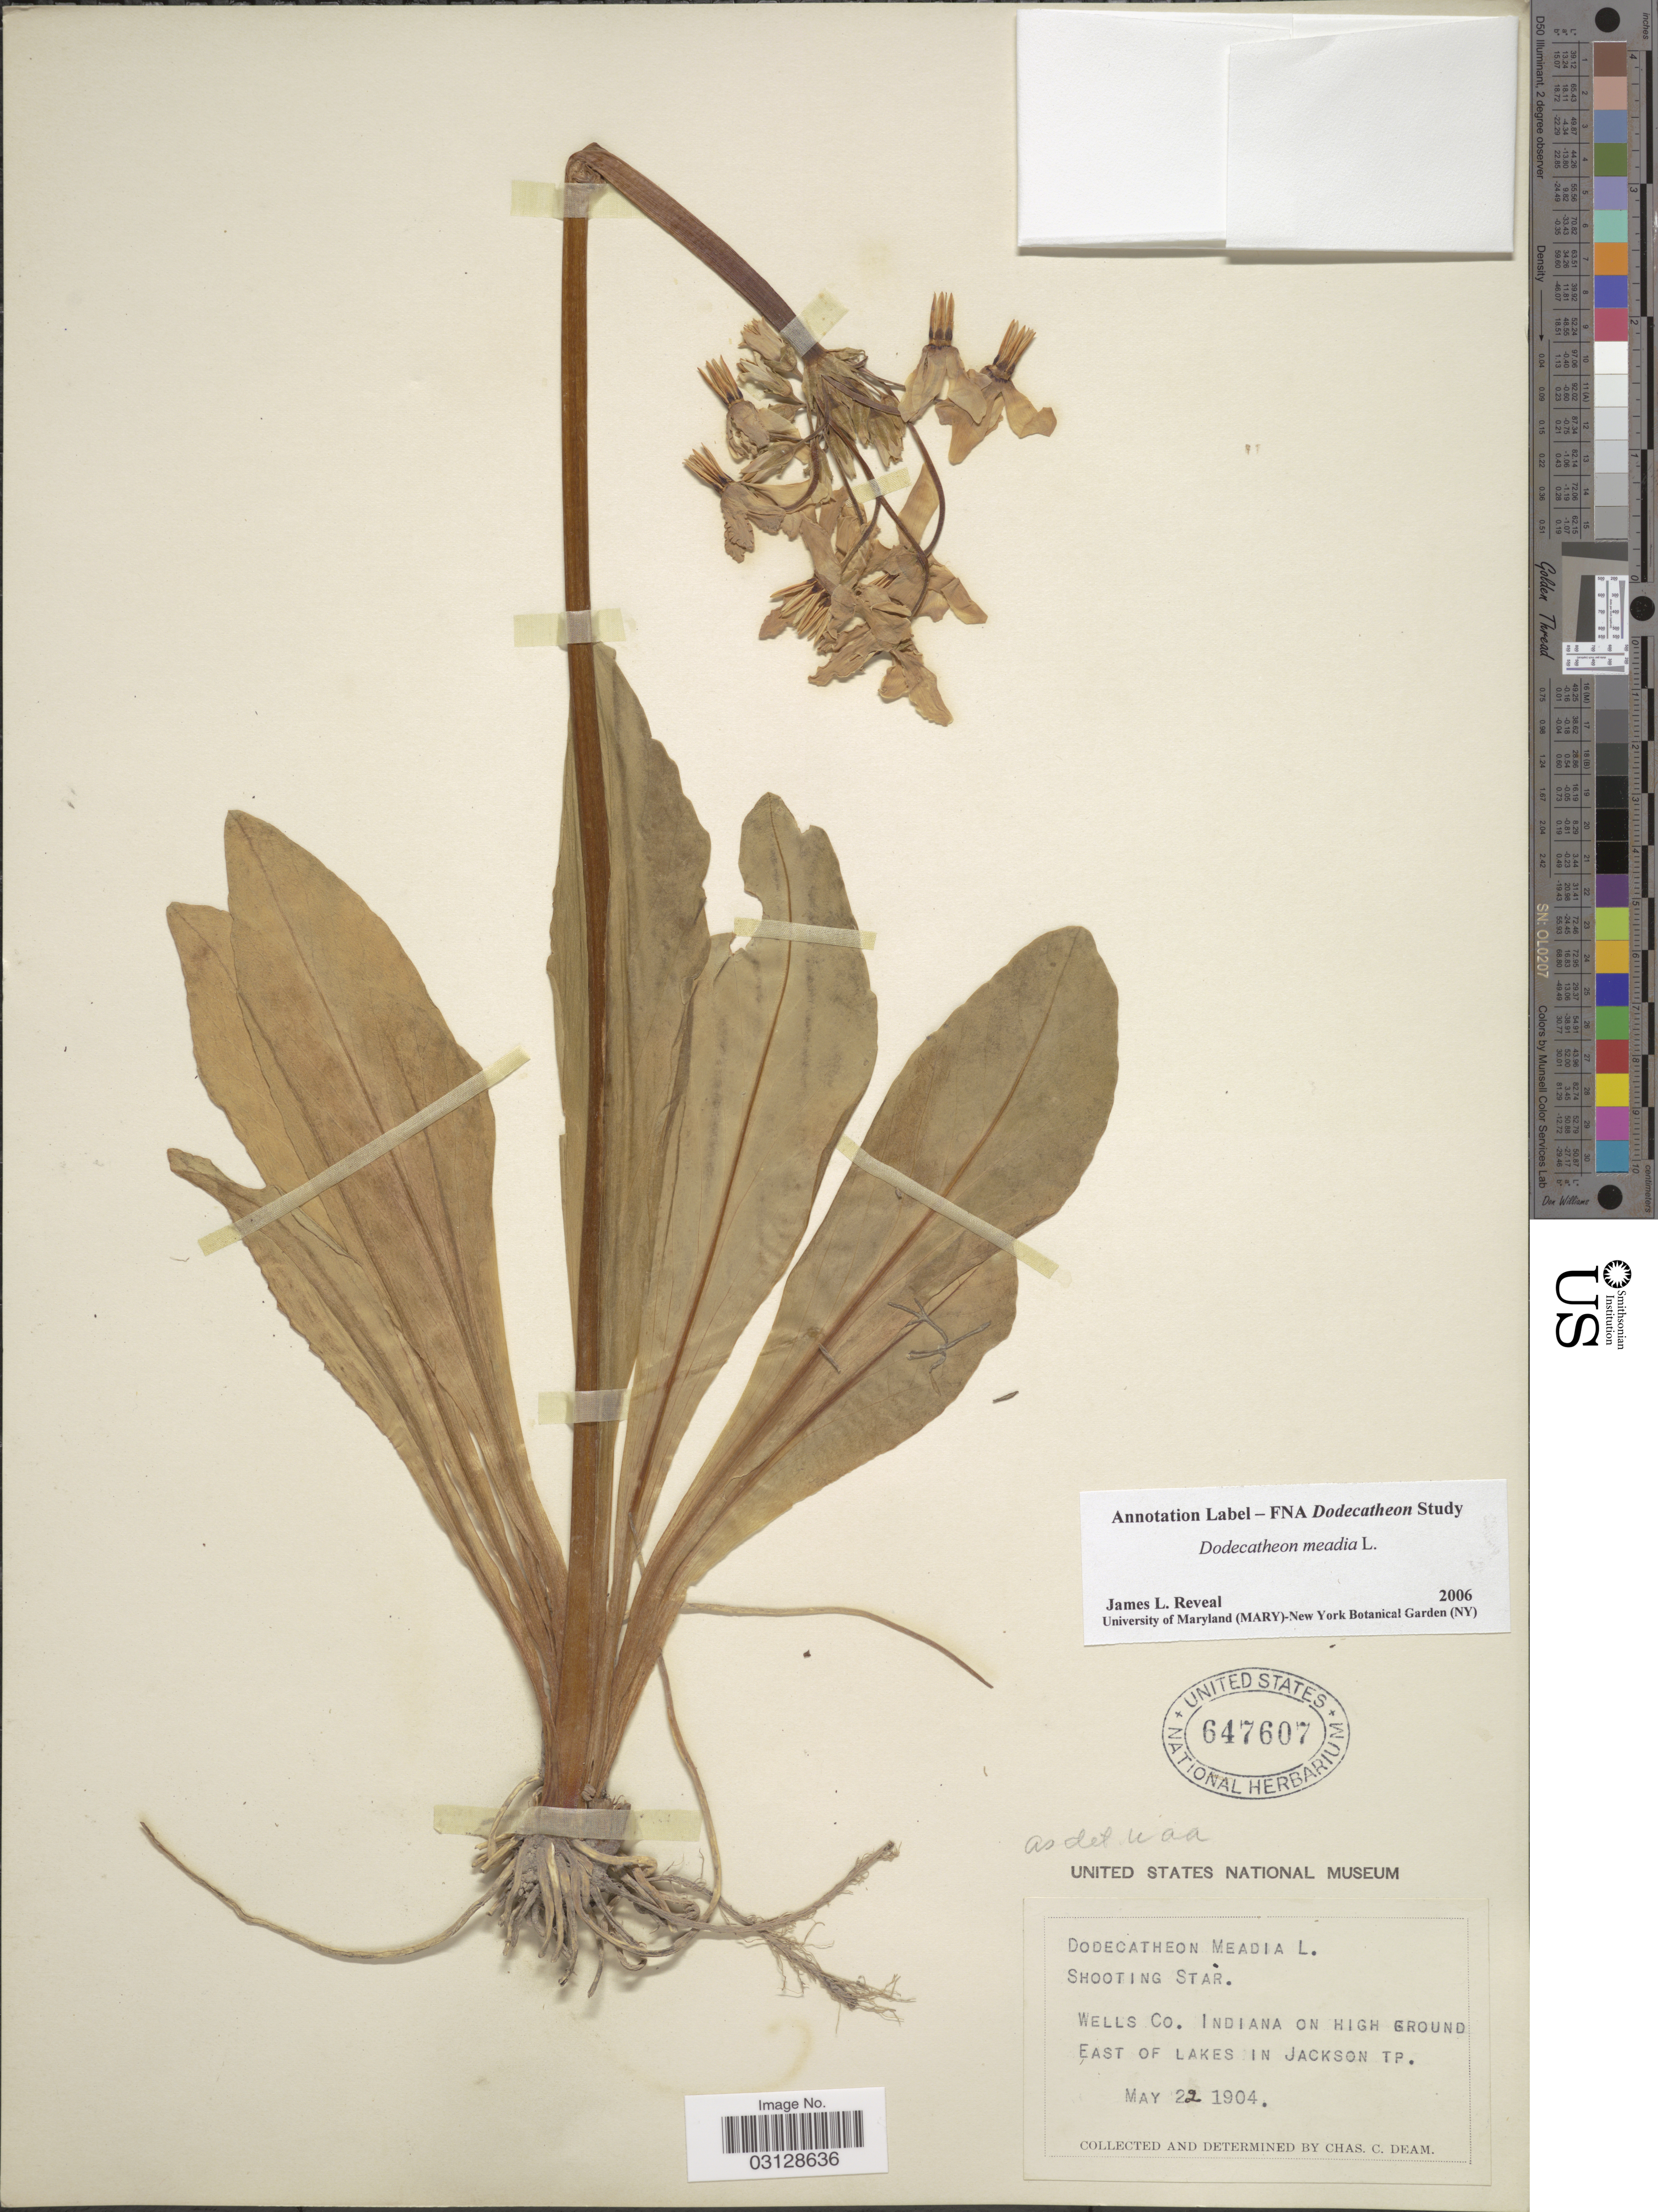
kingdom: Plantae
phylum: Tracheophyta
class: Magnoliopsida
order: Ericales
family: Primulaceae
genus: Dodecatheon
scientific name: Dodecatheon meadia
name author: L.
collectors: C. C. Deam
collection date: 1904-05-22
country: United States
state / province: Indiana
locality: Wells Co. East of lakes in Jackson Tp.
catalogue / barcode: US 647607